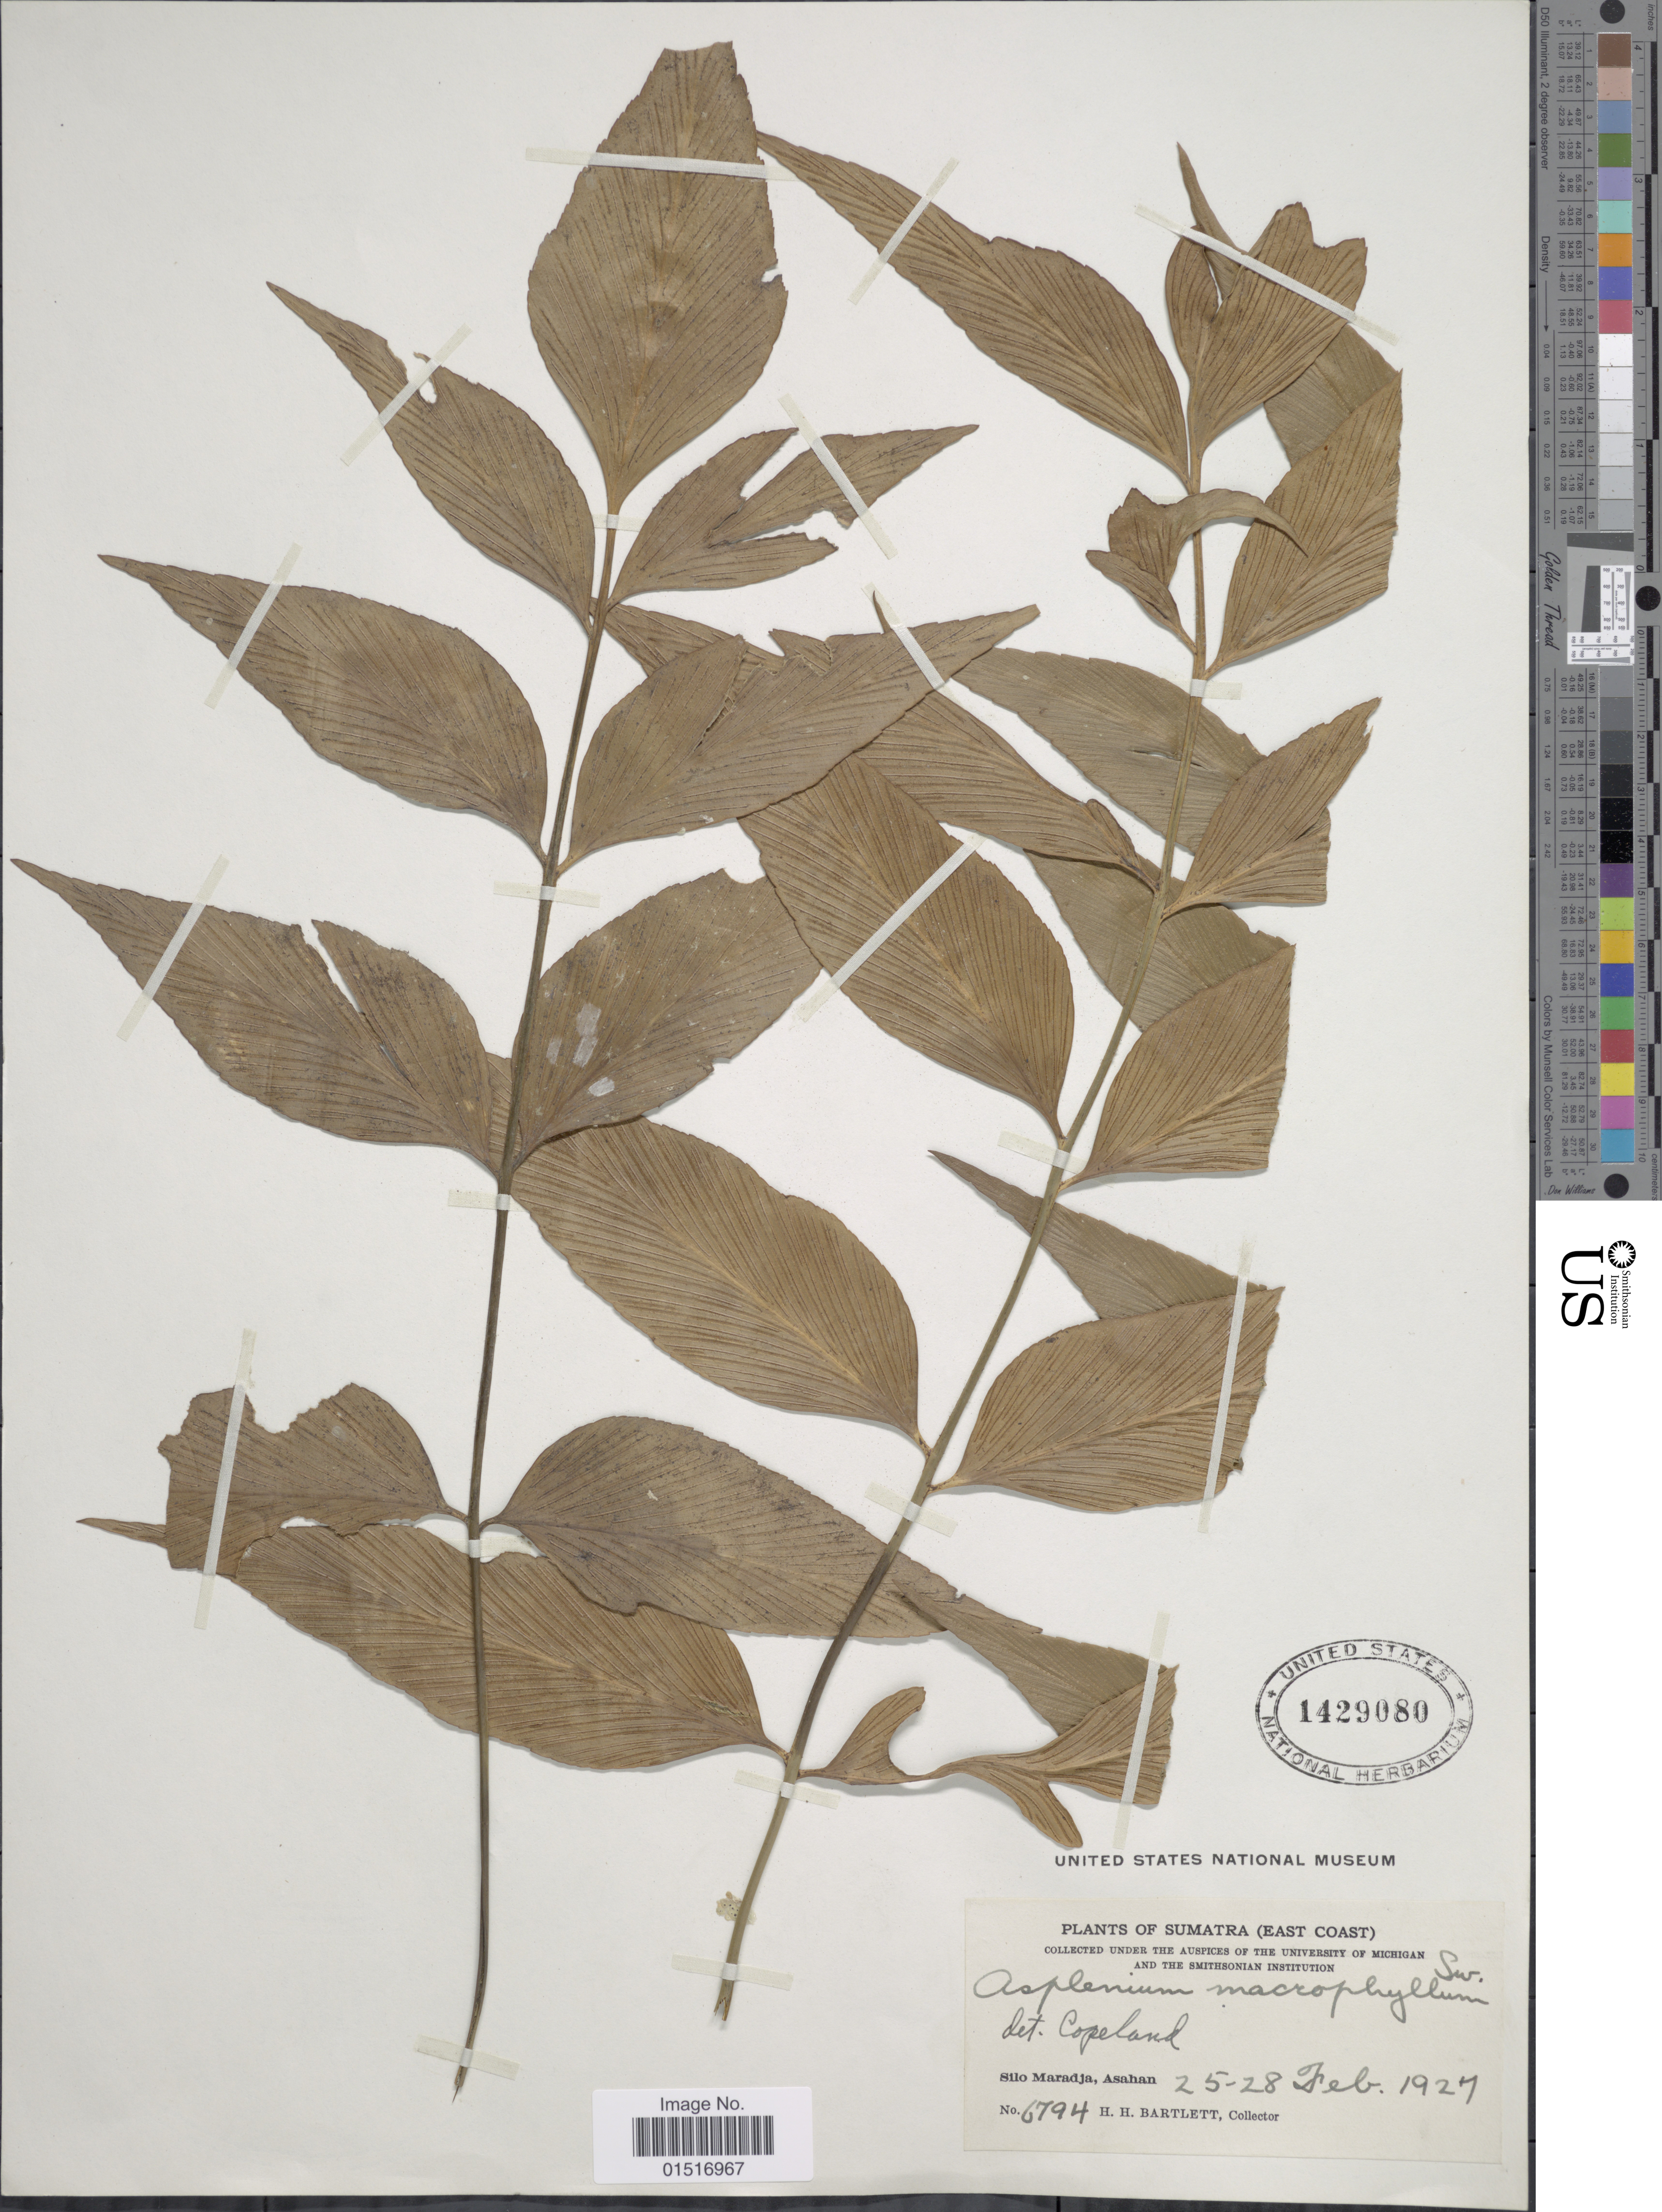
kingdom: Plantae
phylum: Tracheophyta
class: Polypodiopsida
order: Polypodiales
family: Aspleniaceae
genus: Asplenium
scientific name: Asplenium polyodon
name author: G. Forst.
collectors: H. H. Bartlett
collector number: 6794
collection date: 1927-02-25/1927-02-28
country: Indonesia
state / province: Sumatra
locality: Sumatra (East Coast). Silo Maradja, Asahan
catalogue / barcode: US 1429080